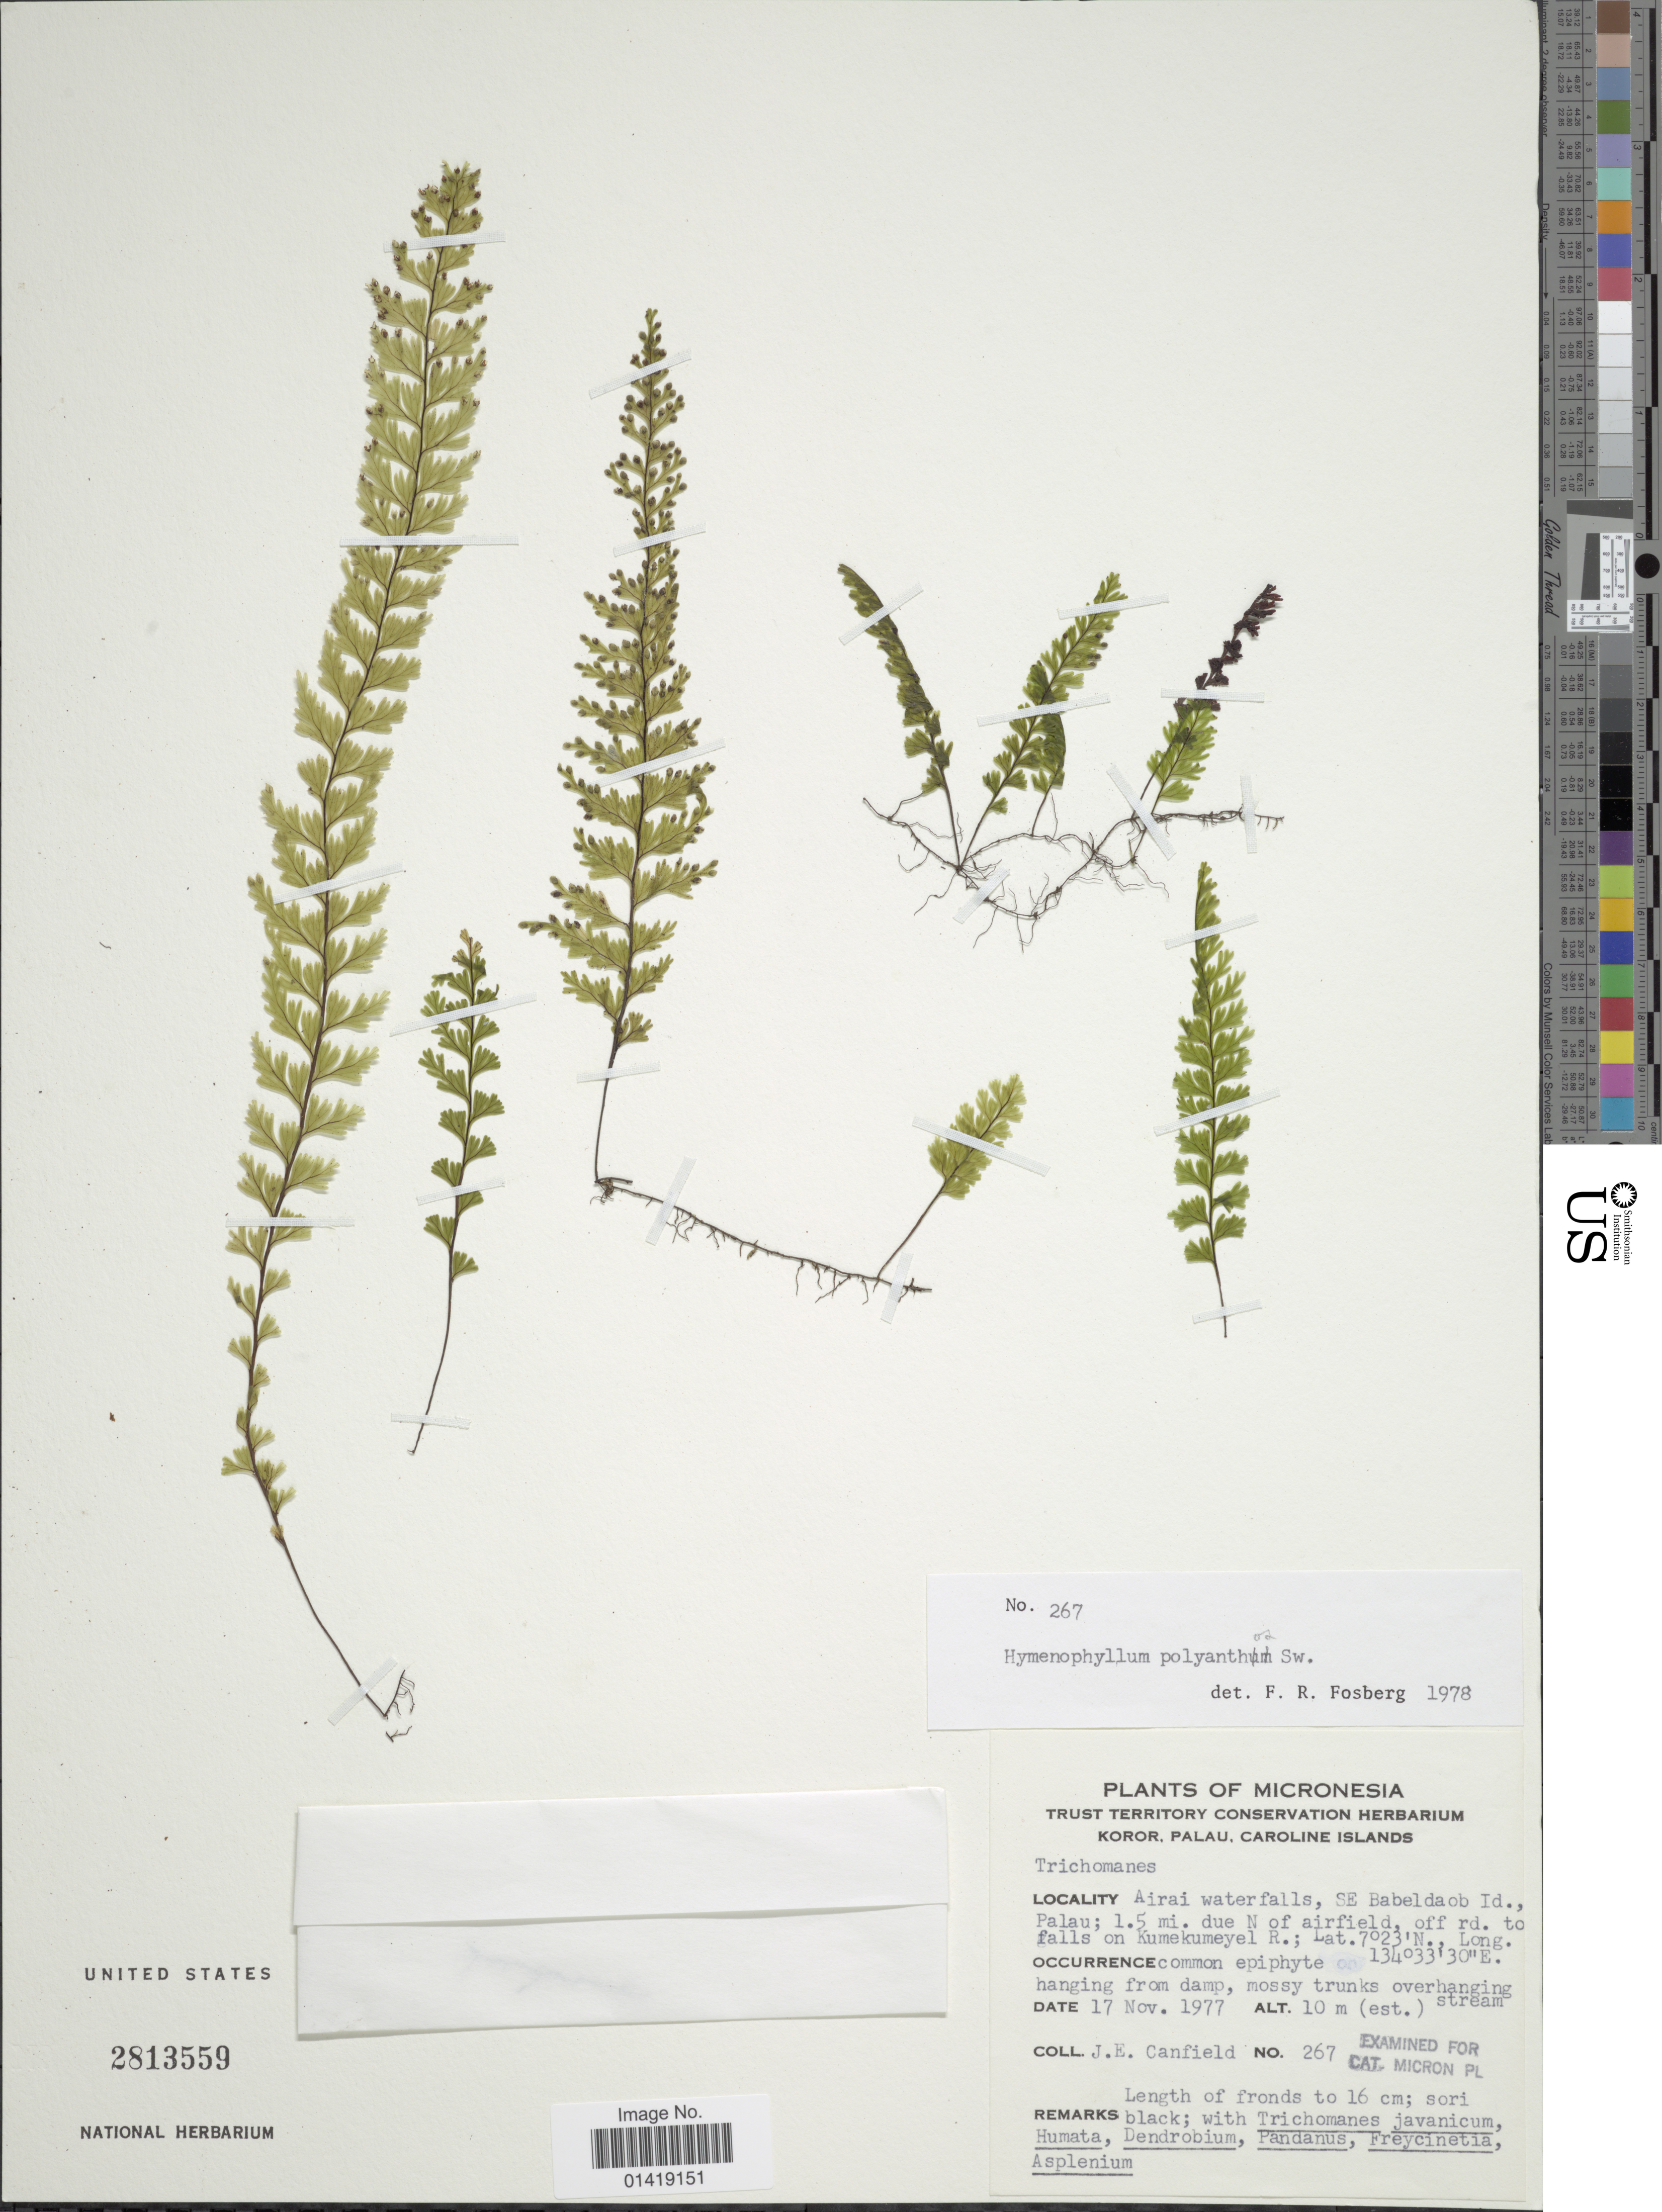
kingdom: Plantae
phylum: Tracheophyta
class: Polypodiopsida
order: Hymenophyllales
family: Hymenophyllaceae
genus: Hymenophyllum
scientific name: Hymenophyllum polyanthos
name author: (Sw.) Sw.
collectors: J. E. Canfield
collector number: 267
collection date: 1977-11-17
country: Palau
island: Babeldaob [Babelthuap]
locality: Micronesia Airai waterfalls SE Babeldaob Id, Palau 1.5 mi due N of airfield off rd. to falls on Kumekumeyel R. Koror Palau Caroline Islands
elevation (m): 10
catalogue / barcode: US 2813559